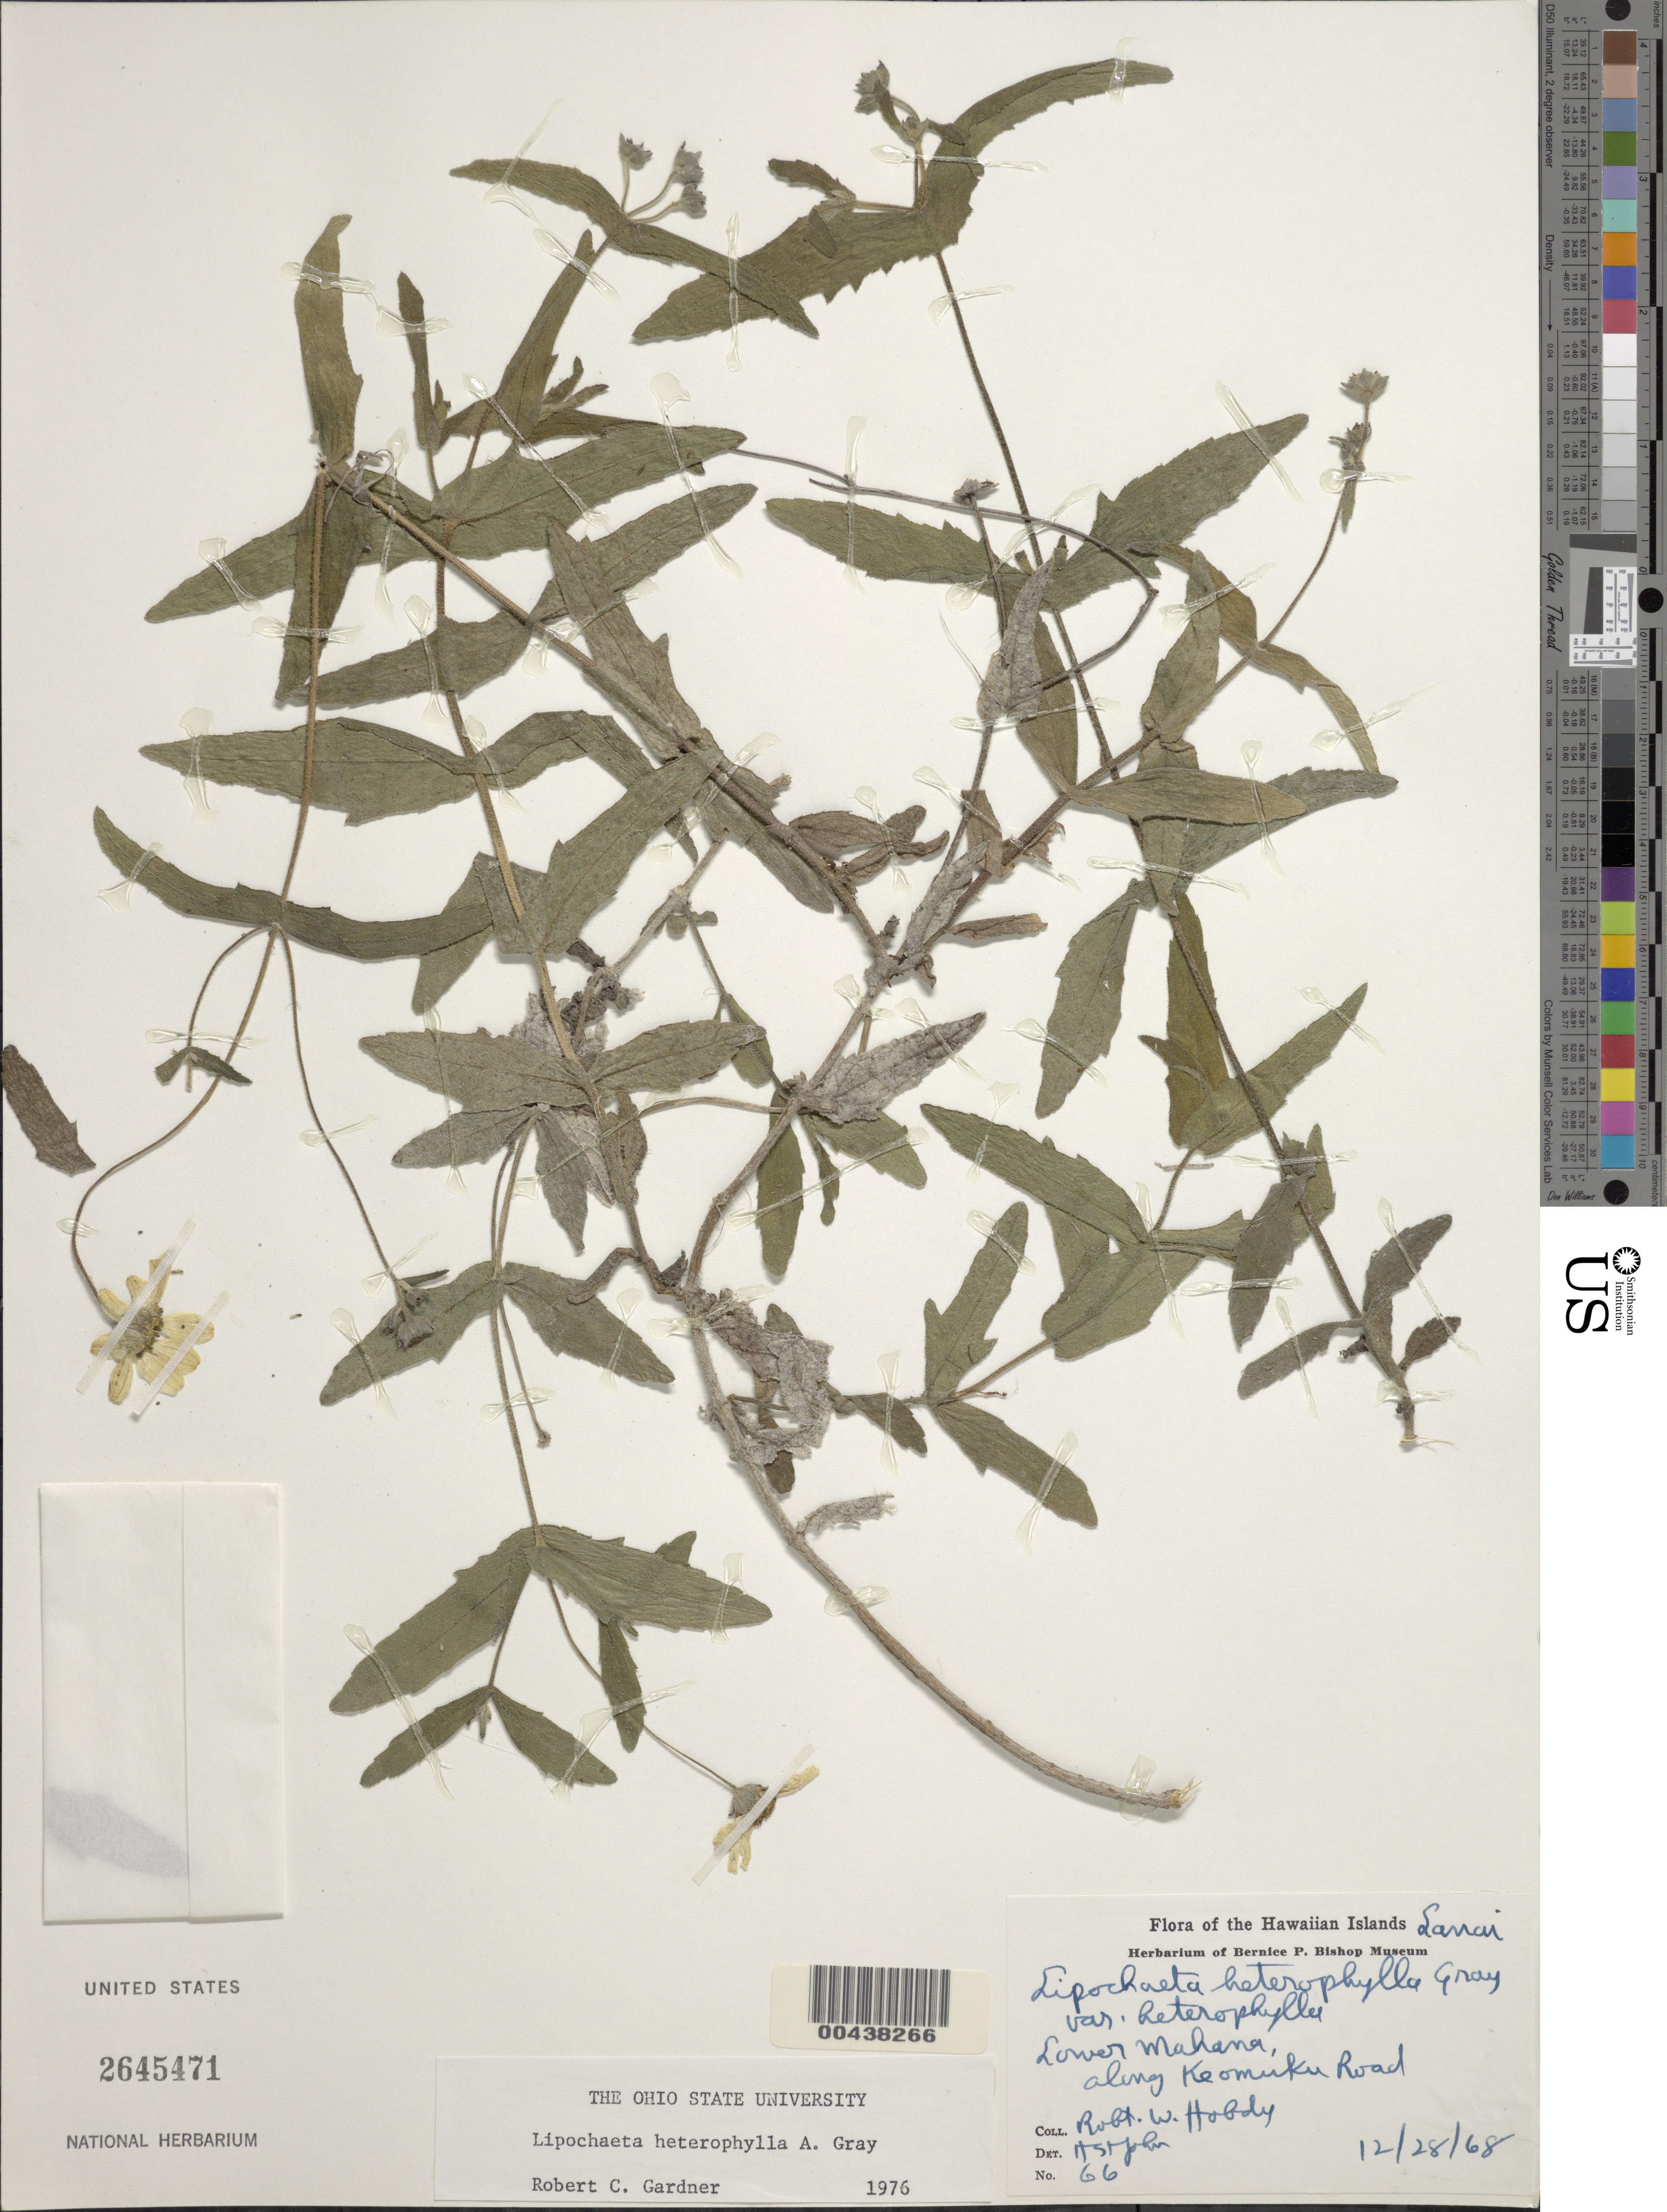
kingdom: Plantae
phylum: Tracheophyta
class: Magnoliopsida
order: Asterales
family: Asteraceae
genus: Lipochaeta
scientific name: Lipochaeta heterophylla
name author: A. Gray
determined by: Gardner, R. C.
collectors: R. Hobdy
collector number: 66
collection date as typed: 28 Dec 1968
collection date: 1968-12-28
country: United States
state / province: Hawaii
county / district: Maui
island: Lana'i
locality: Lower Mahana, along Keomuku Road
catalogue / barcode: US 2645471